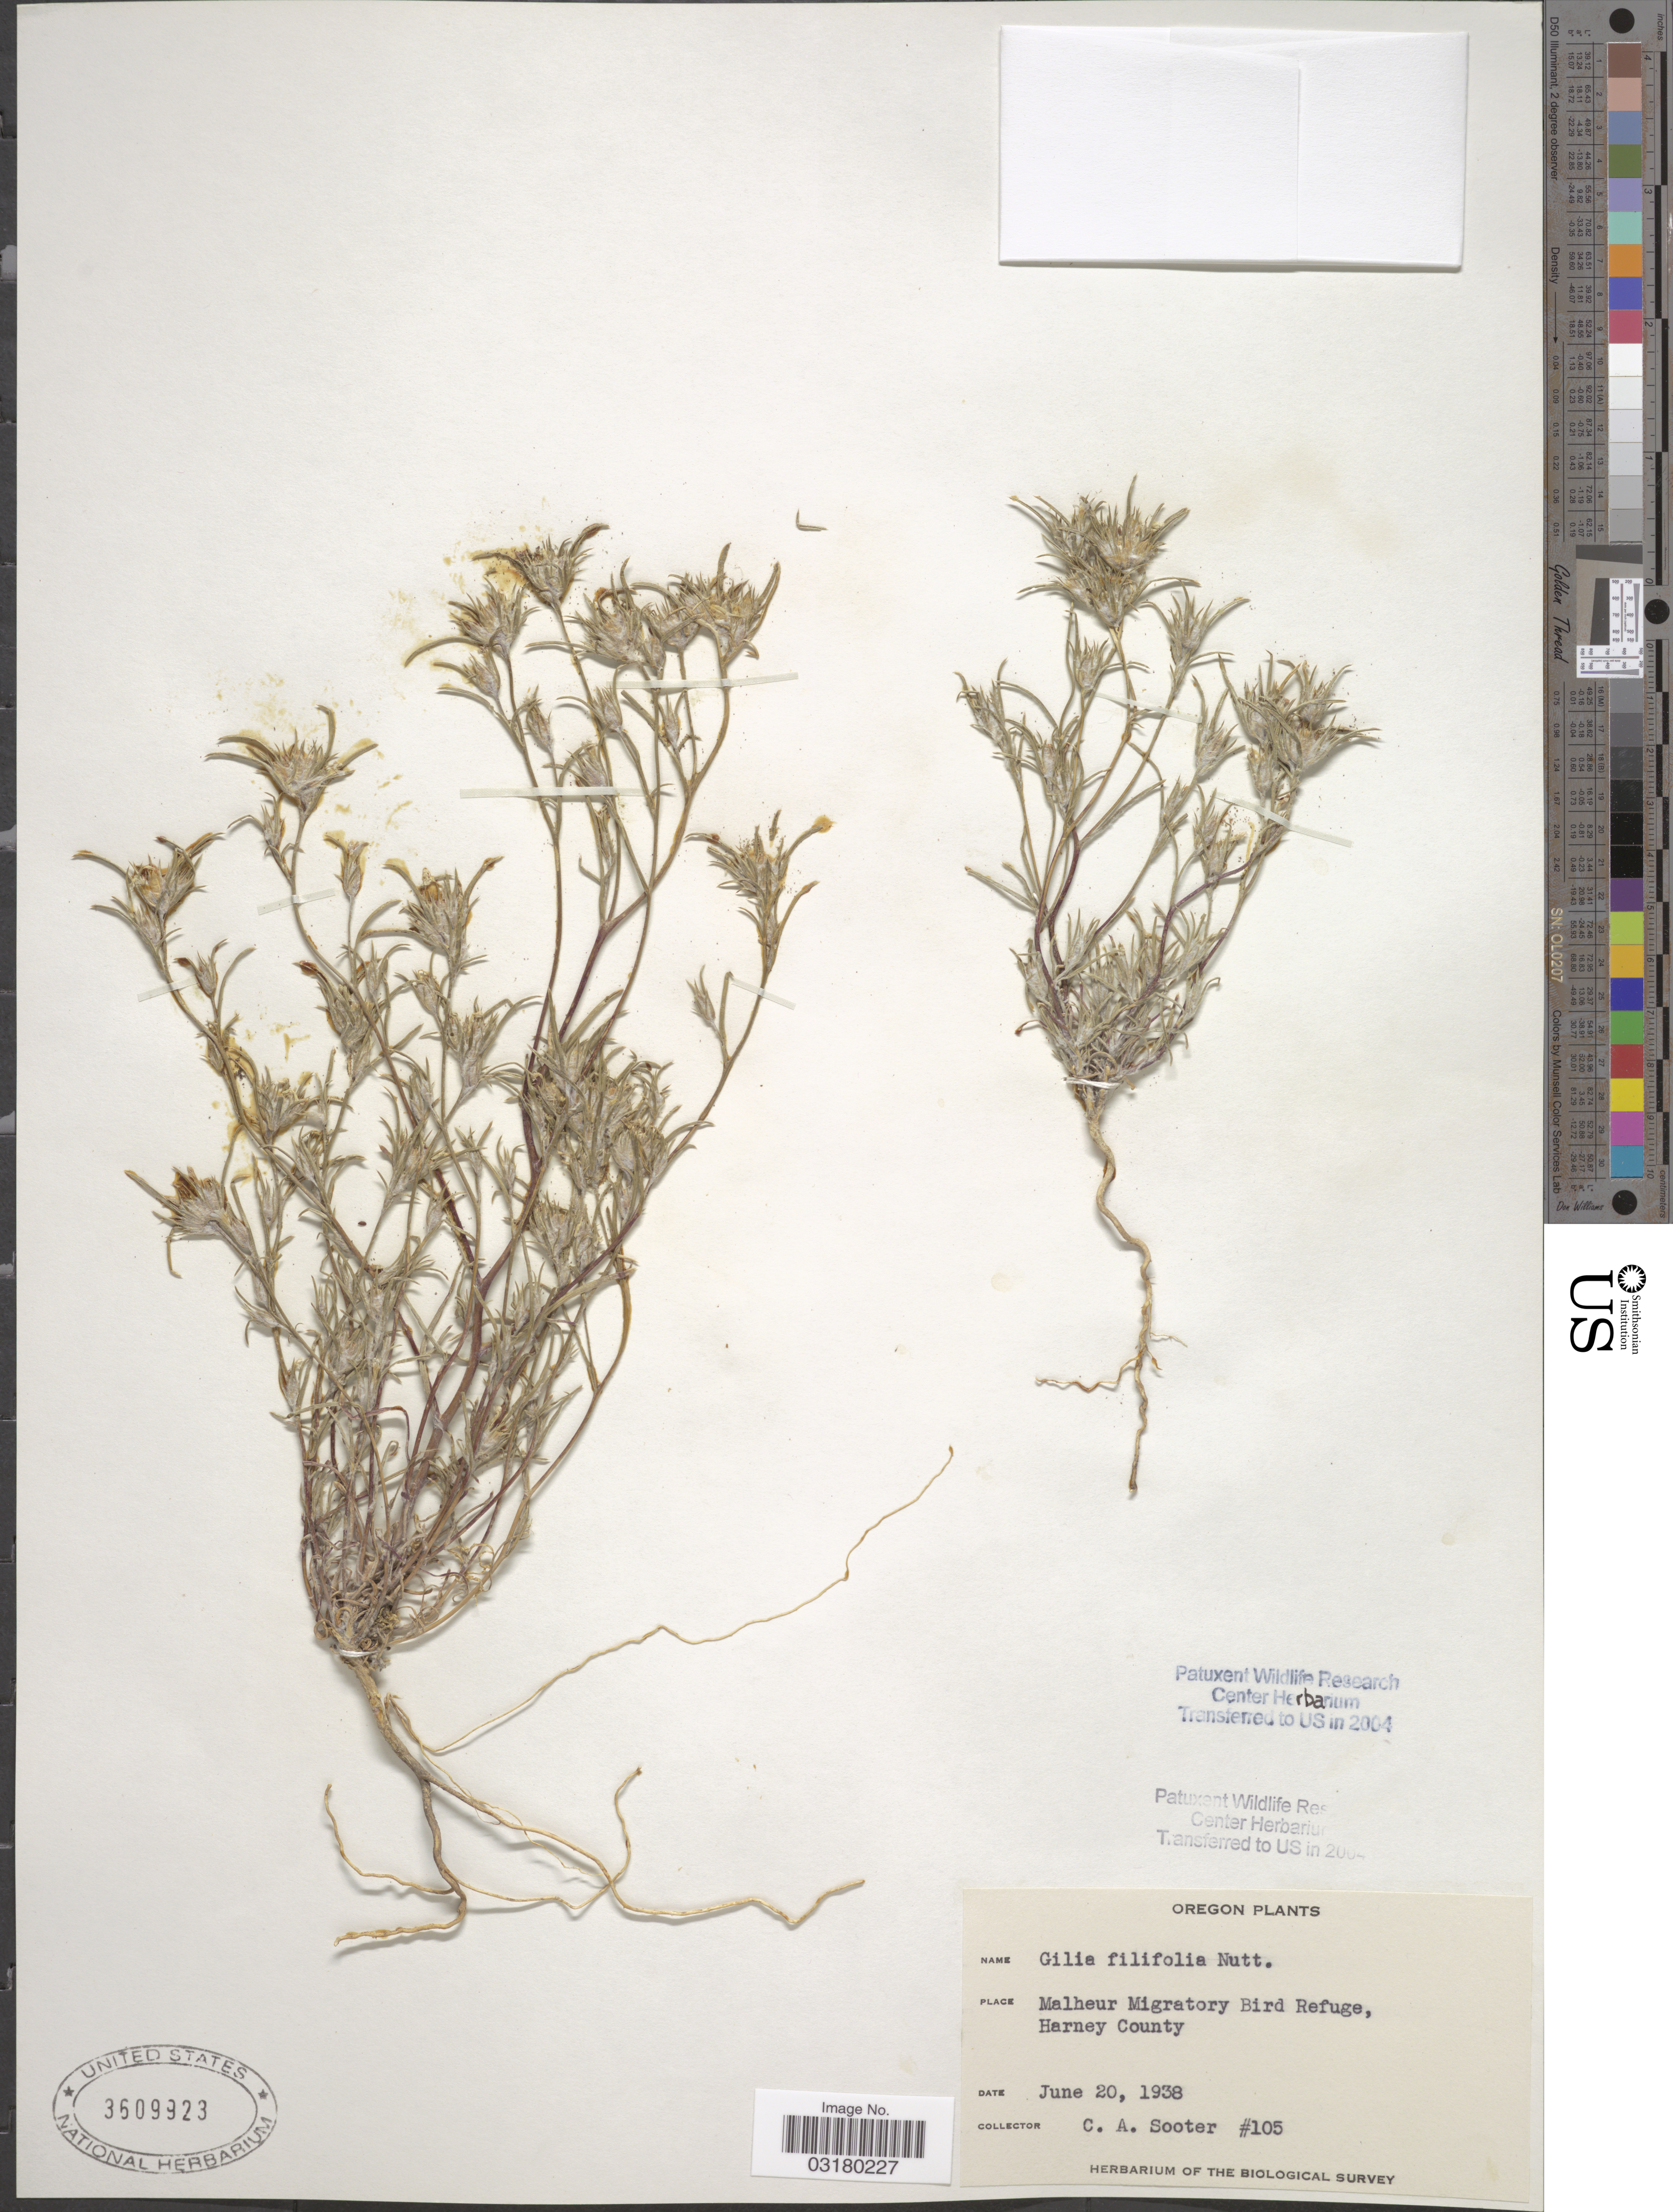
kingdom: Plantae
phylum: Tracheophyta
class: Magnoliopsida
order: Ericales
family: Polemoniaceae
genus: Eriastrum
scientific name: Eriastrum filifolium (Nutt.) Wooton & Standl.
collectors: C. Sooter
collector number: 105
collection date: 1938-06-20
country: United States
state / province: Oregon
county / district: Harney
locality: Malheur Migratory Bird Refuge, Harney County.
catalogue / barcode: US 3609923